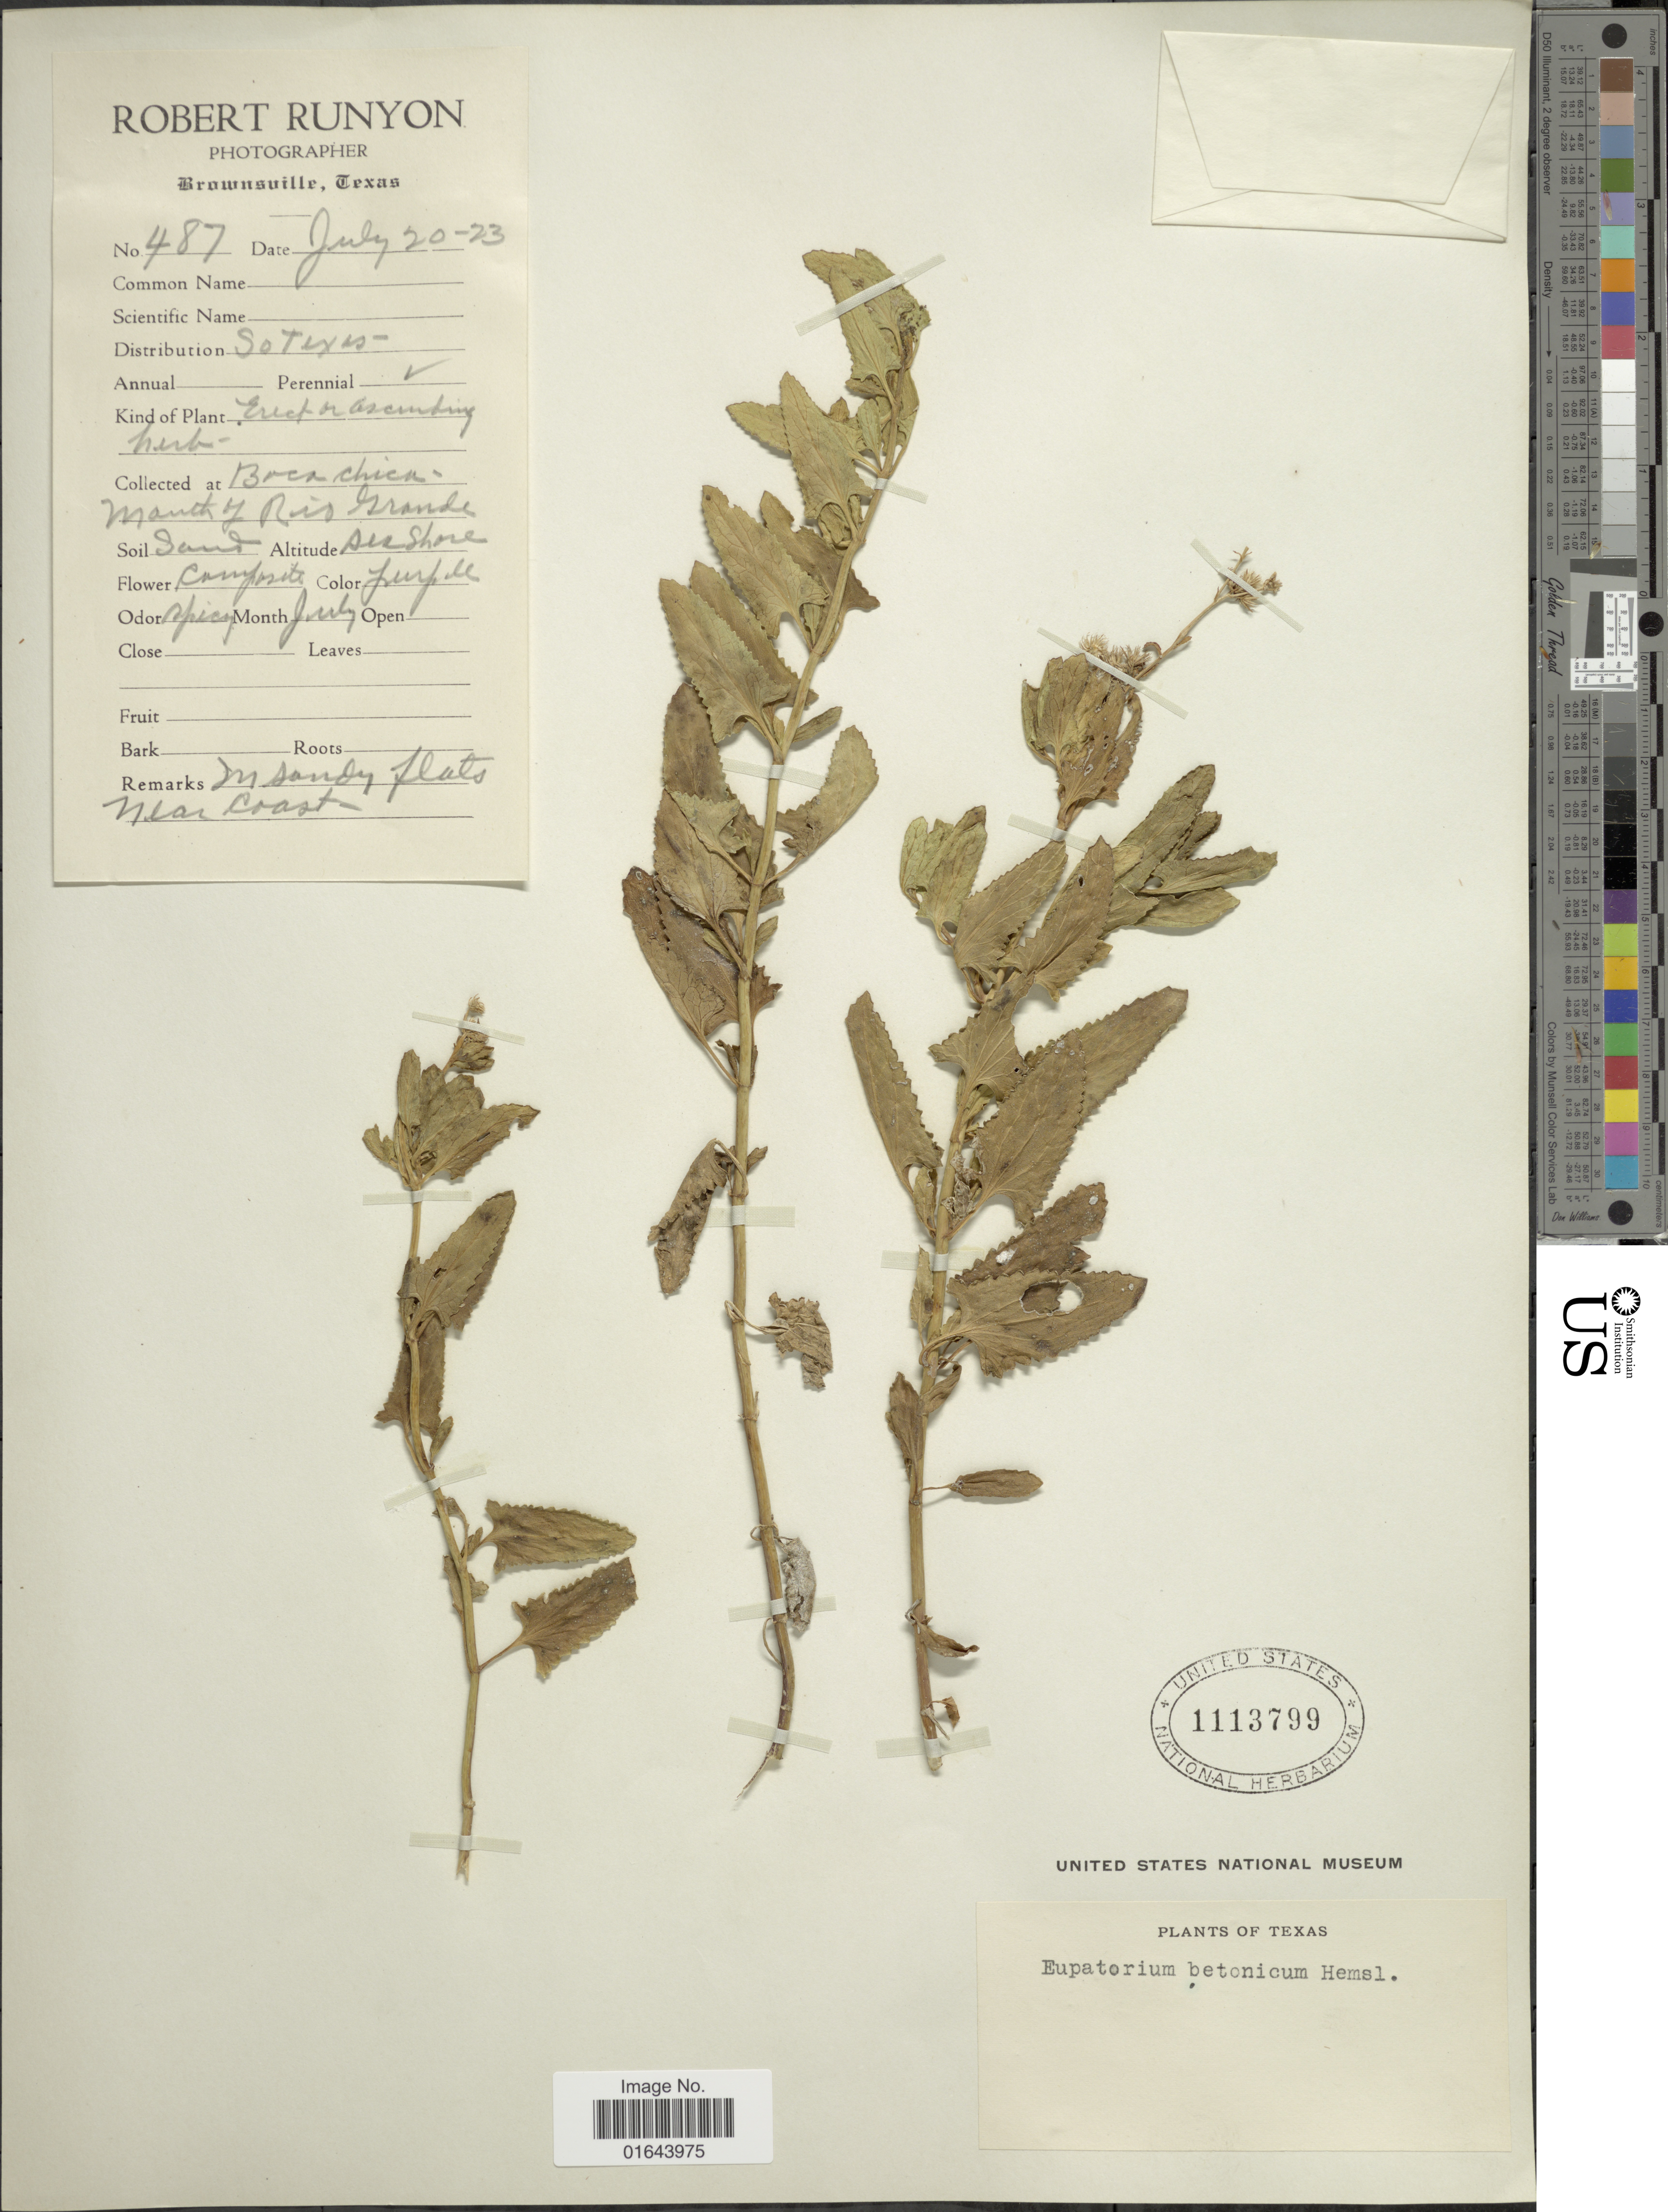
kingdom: Plantae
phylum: Tracheophyta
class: Magnoliopsida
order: Asterales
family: Asteraceae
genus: Conoclinium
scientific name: Conoclinium betonicifolium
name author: (Mill.) R.M. King & H. Rob.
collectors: R. Runyon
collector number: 487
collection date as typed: Transcribed d/m/y: 20/7/23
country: United States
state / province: Texas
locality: So Texas. Bocachica-Mouth of Rio Grande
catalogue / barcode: US 1113799